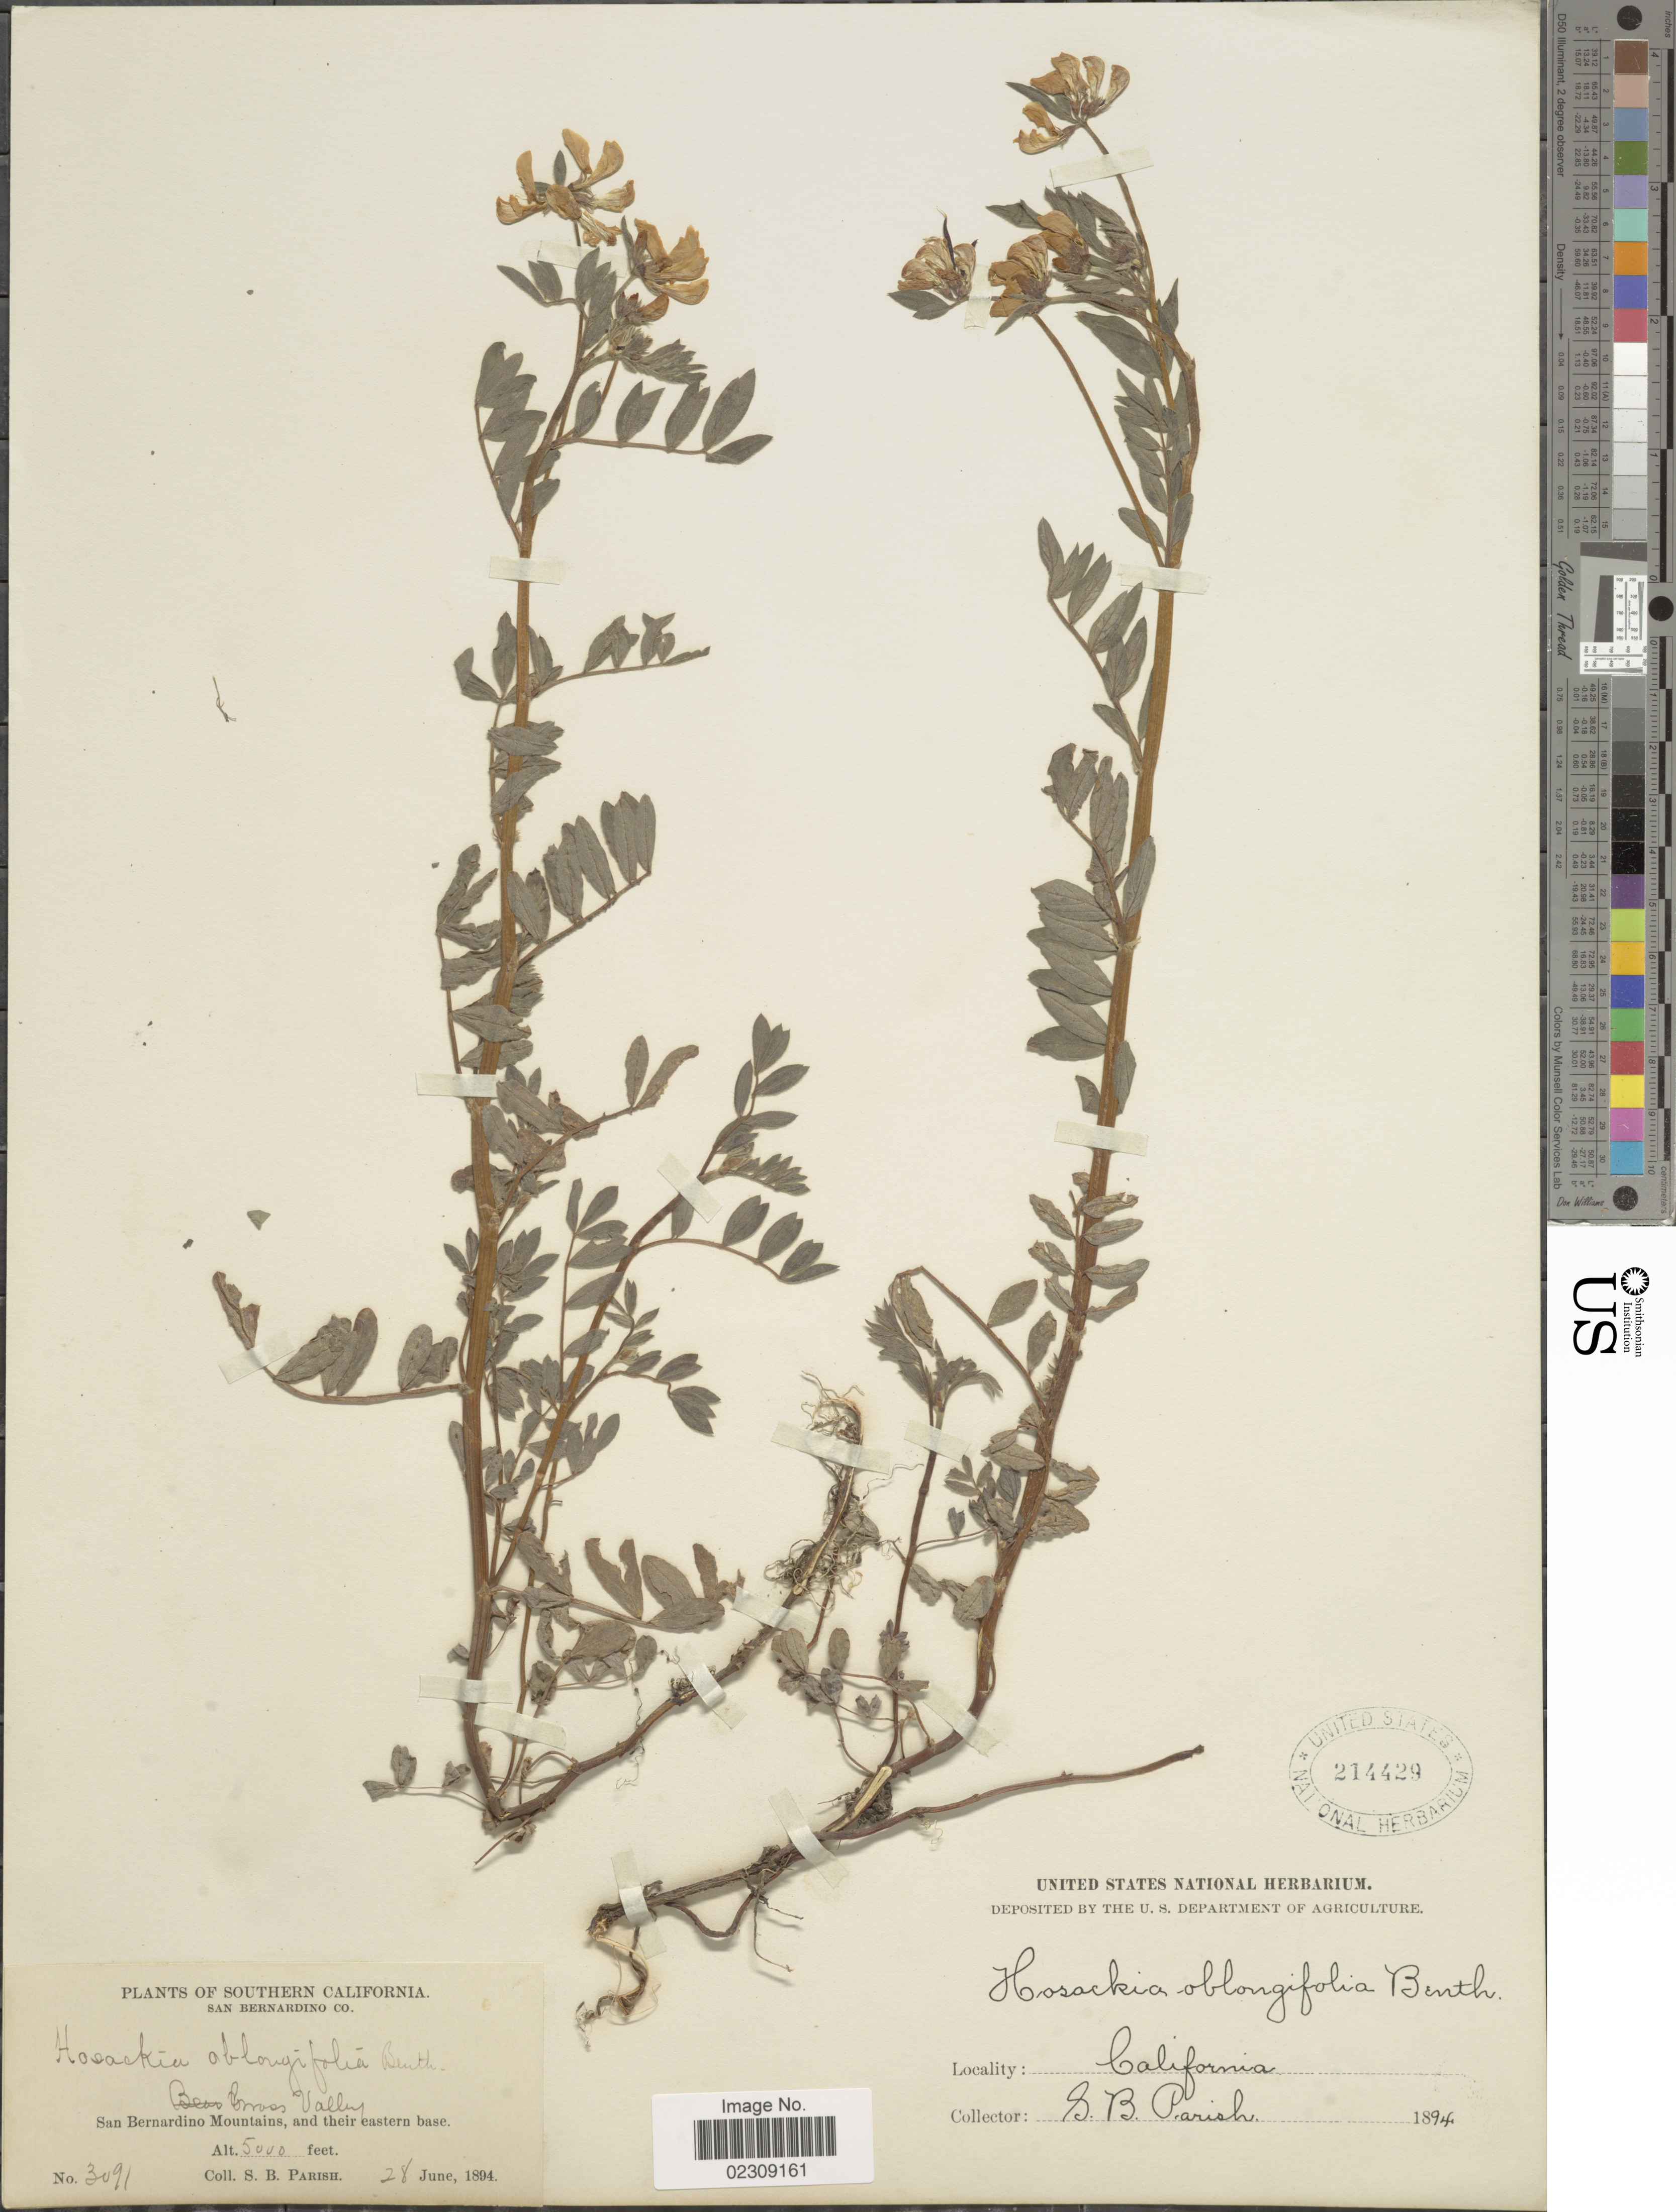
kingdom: Plantae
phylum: Tracheophyta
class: Magnoliopsida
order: Fabales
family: Fabaceae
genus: Hosackia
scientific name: Hosackia oblongifolia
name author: Benth.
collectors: S. B. Parish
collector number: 3091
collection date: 1894-06-28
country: United States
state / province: California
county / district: San Bernardino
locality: San Bernardino Co, Grass Valley, San Bernardino Mountains, and their eastern base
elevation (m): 1524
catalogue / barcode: US 214429